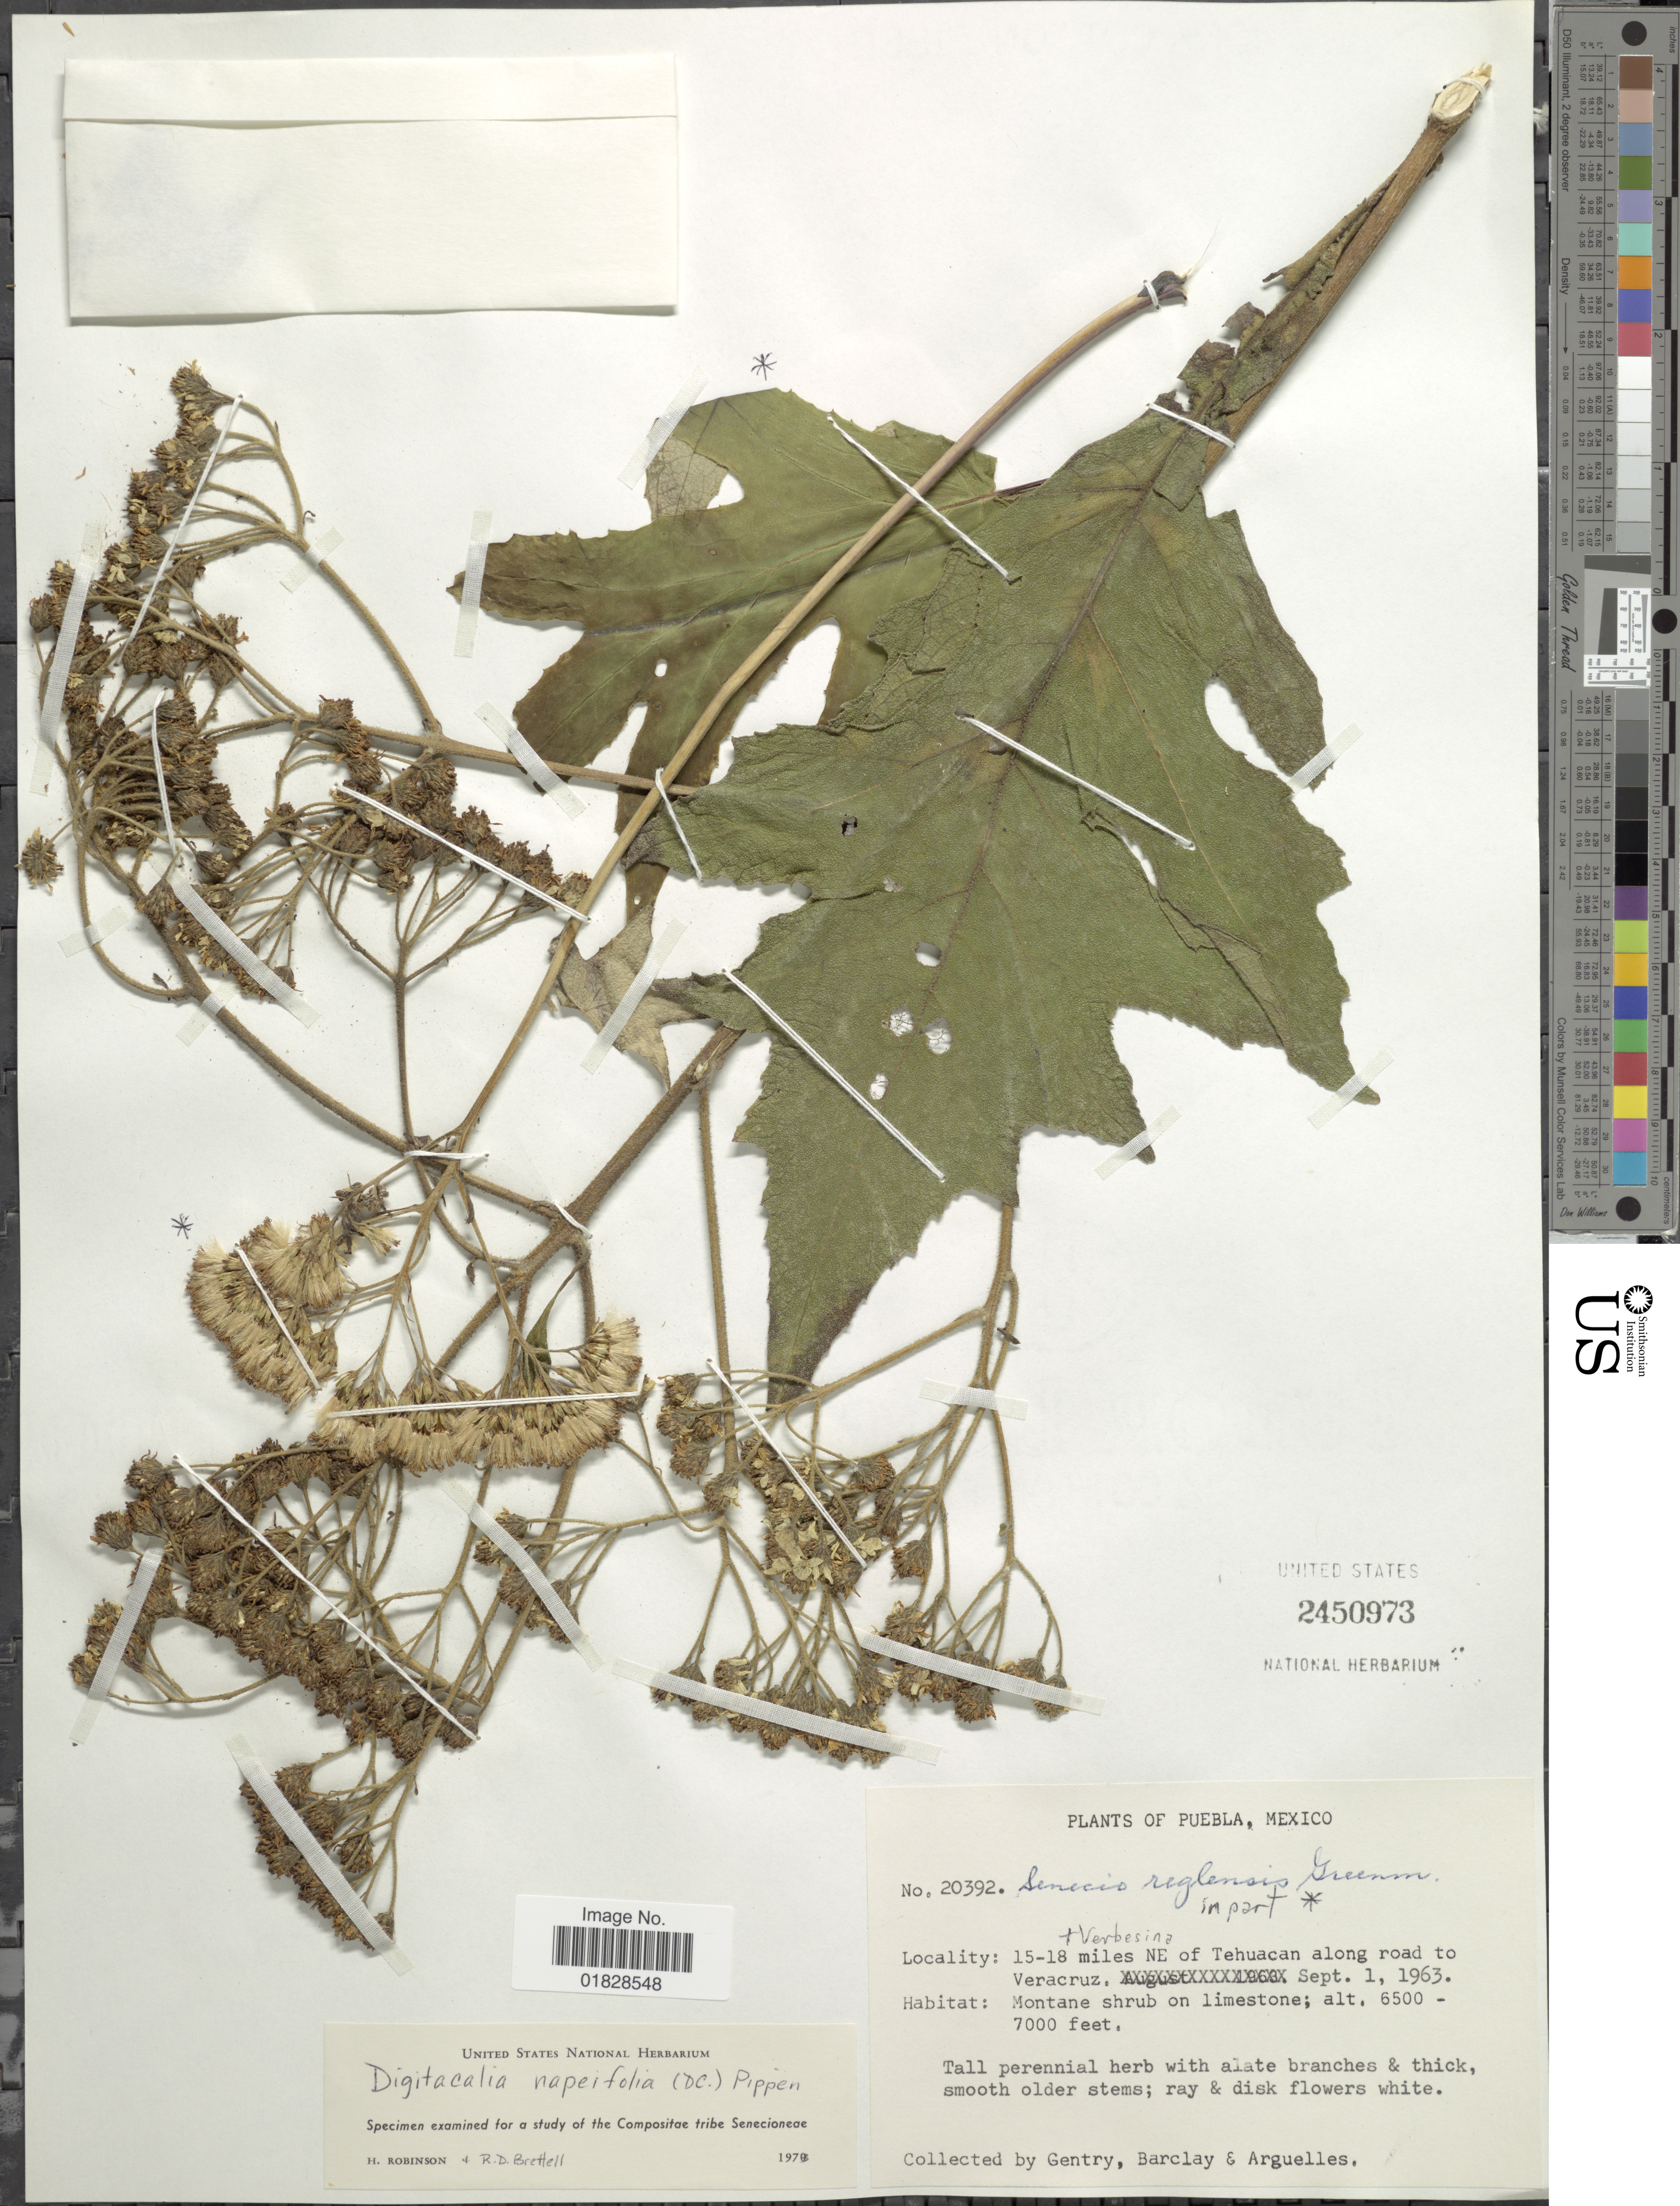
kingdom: Plantae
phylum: Tracheophyta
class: Magnoliopsida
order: Asterales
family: Asteraceae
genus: Digitacalia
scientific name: Digitacalia napeifolia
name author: (DC.) Pippen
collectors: Gentry, --, -- Barclay & Arguelles, --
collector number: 20392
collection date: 1963-09-01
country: Mexico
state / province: Puebla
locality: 15-18 miles NE of Tehuacan along road to Veracruz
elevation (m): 1981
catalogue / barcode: US 2450973